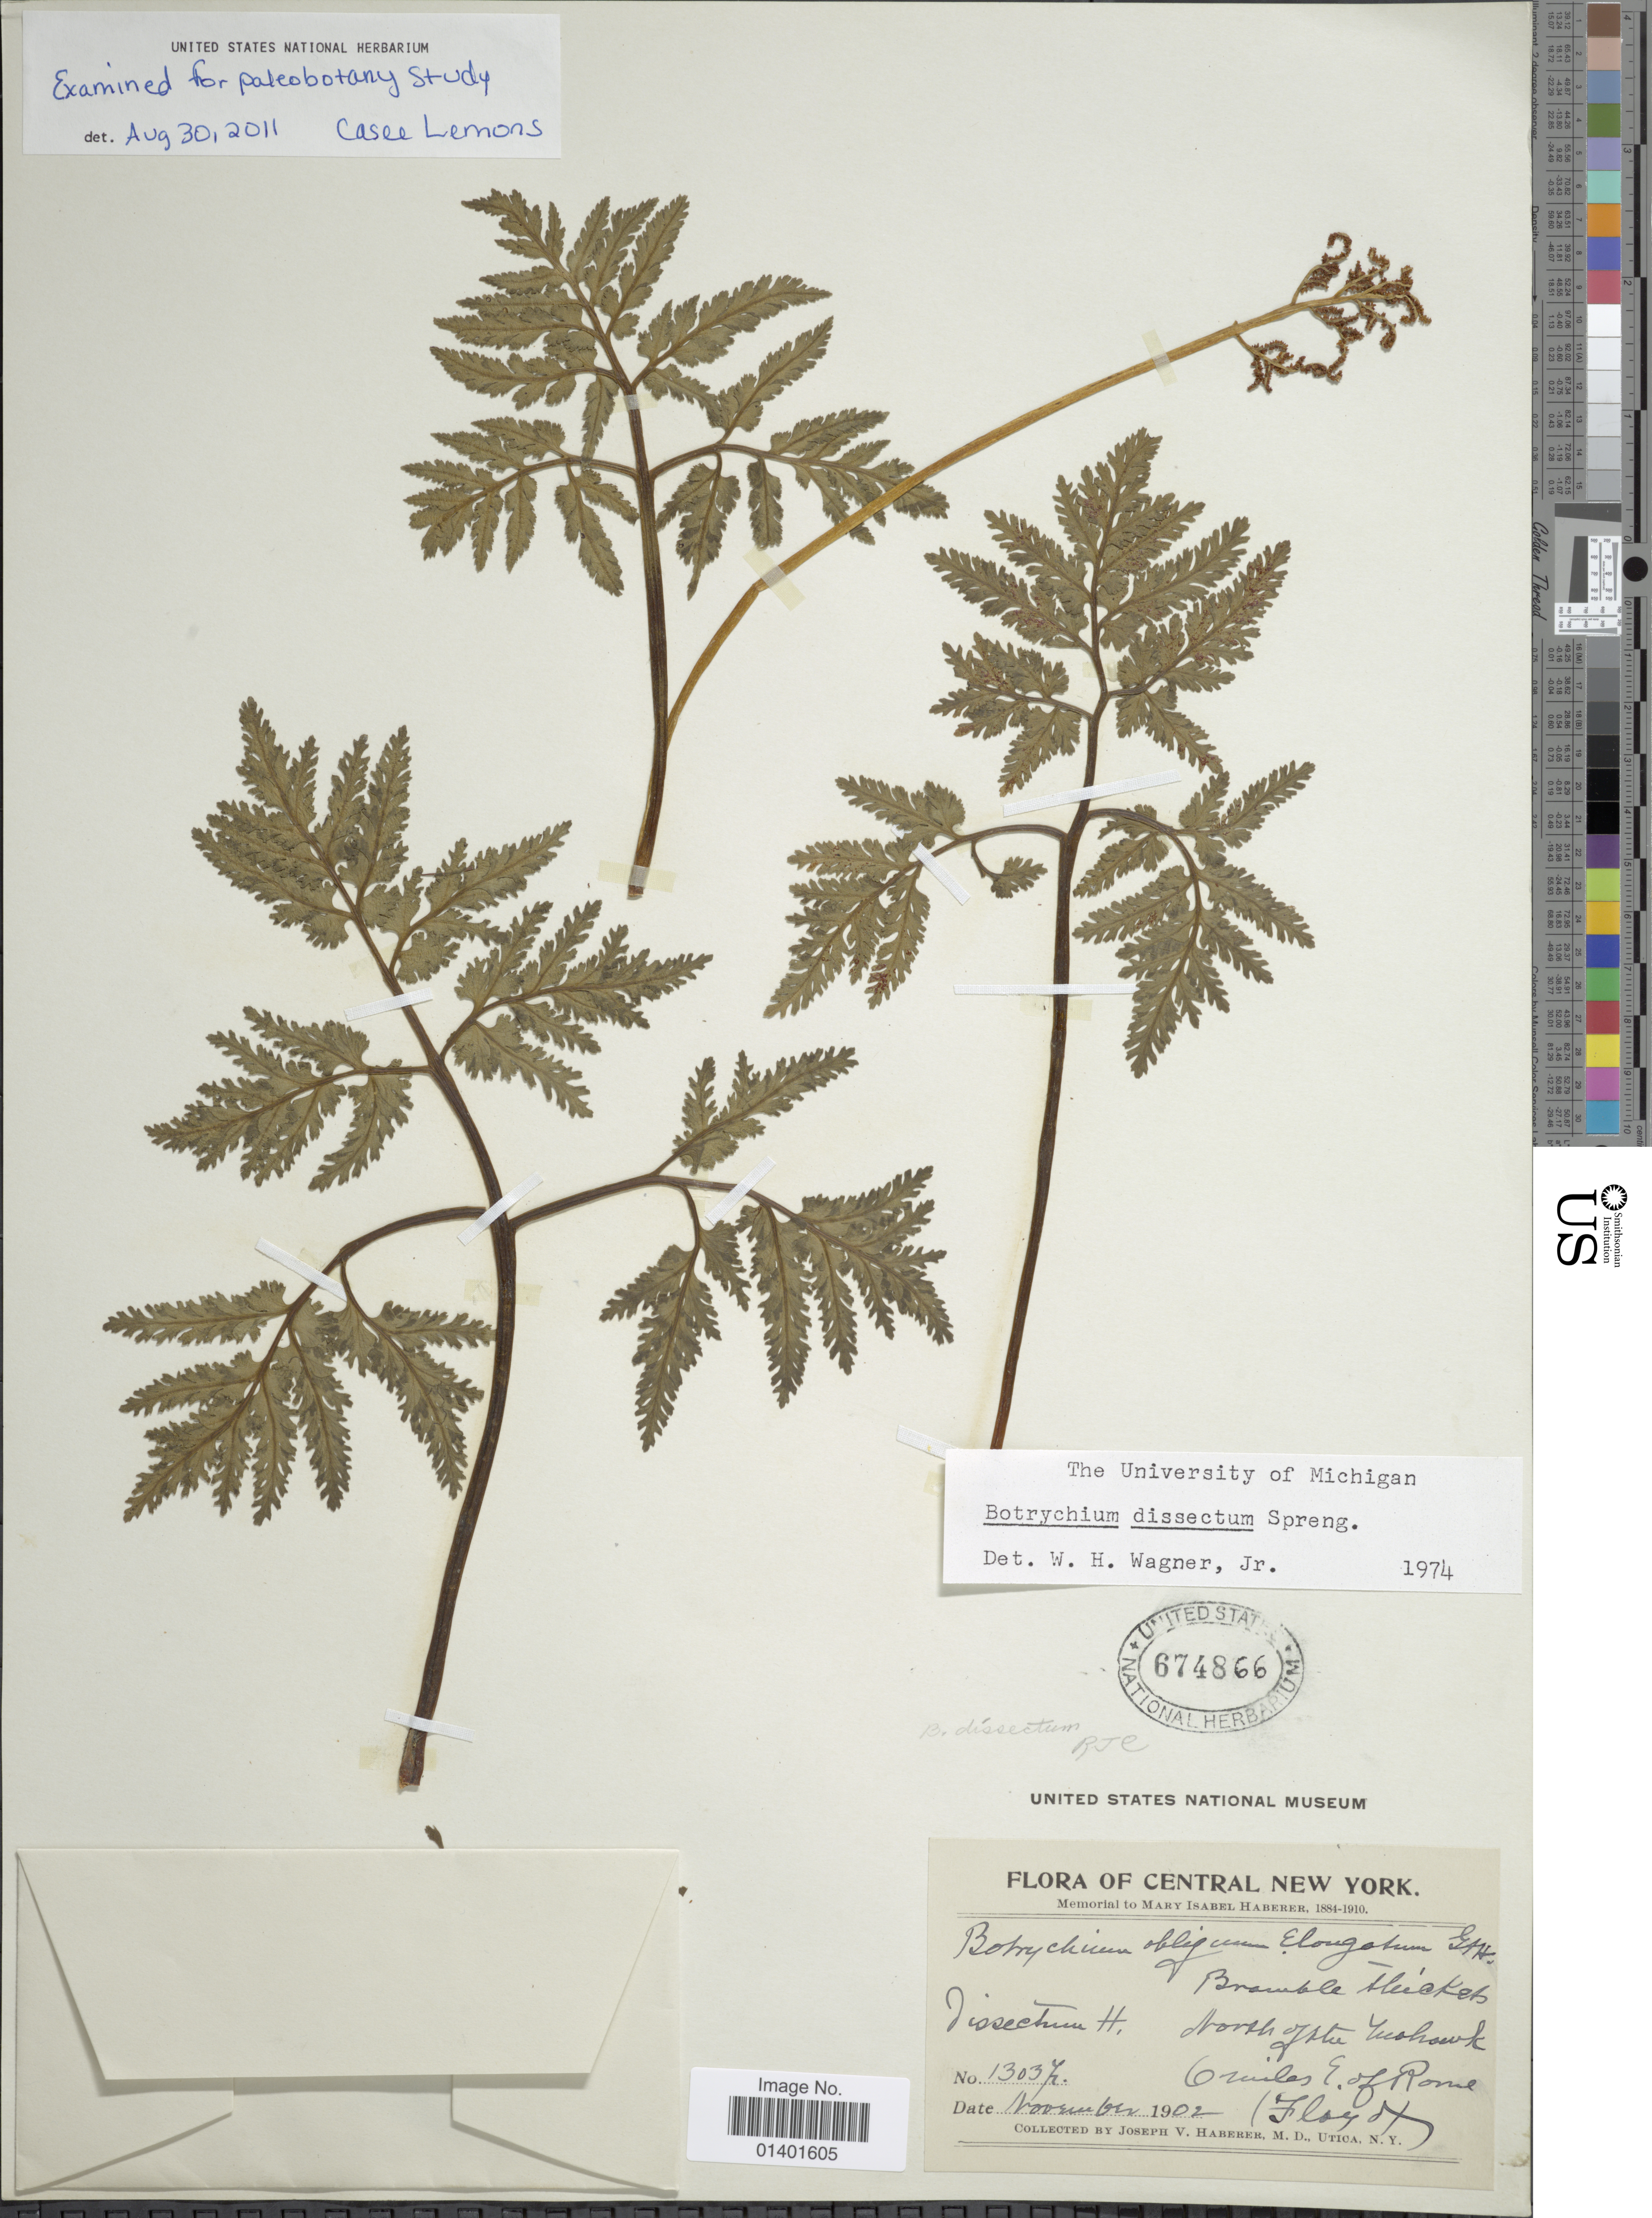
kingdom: Plantae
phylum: Tracheophyta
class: Polypodiopsida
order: Ophioglossales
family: Ophioglossaceae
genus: Botrychium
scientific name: Botrychium dissectum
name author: Spreng.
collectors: J. V. Haberer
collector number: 1303 f*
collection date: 1902-11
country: United States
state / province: New York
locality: Central New York, north of the Yushok, 6 miles E. of Rome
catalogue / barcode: US 674866